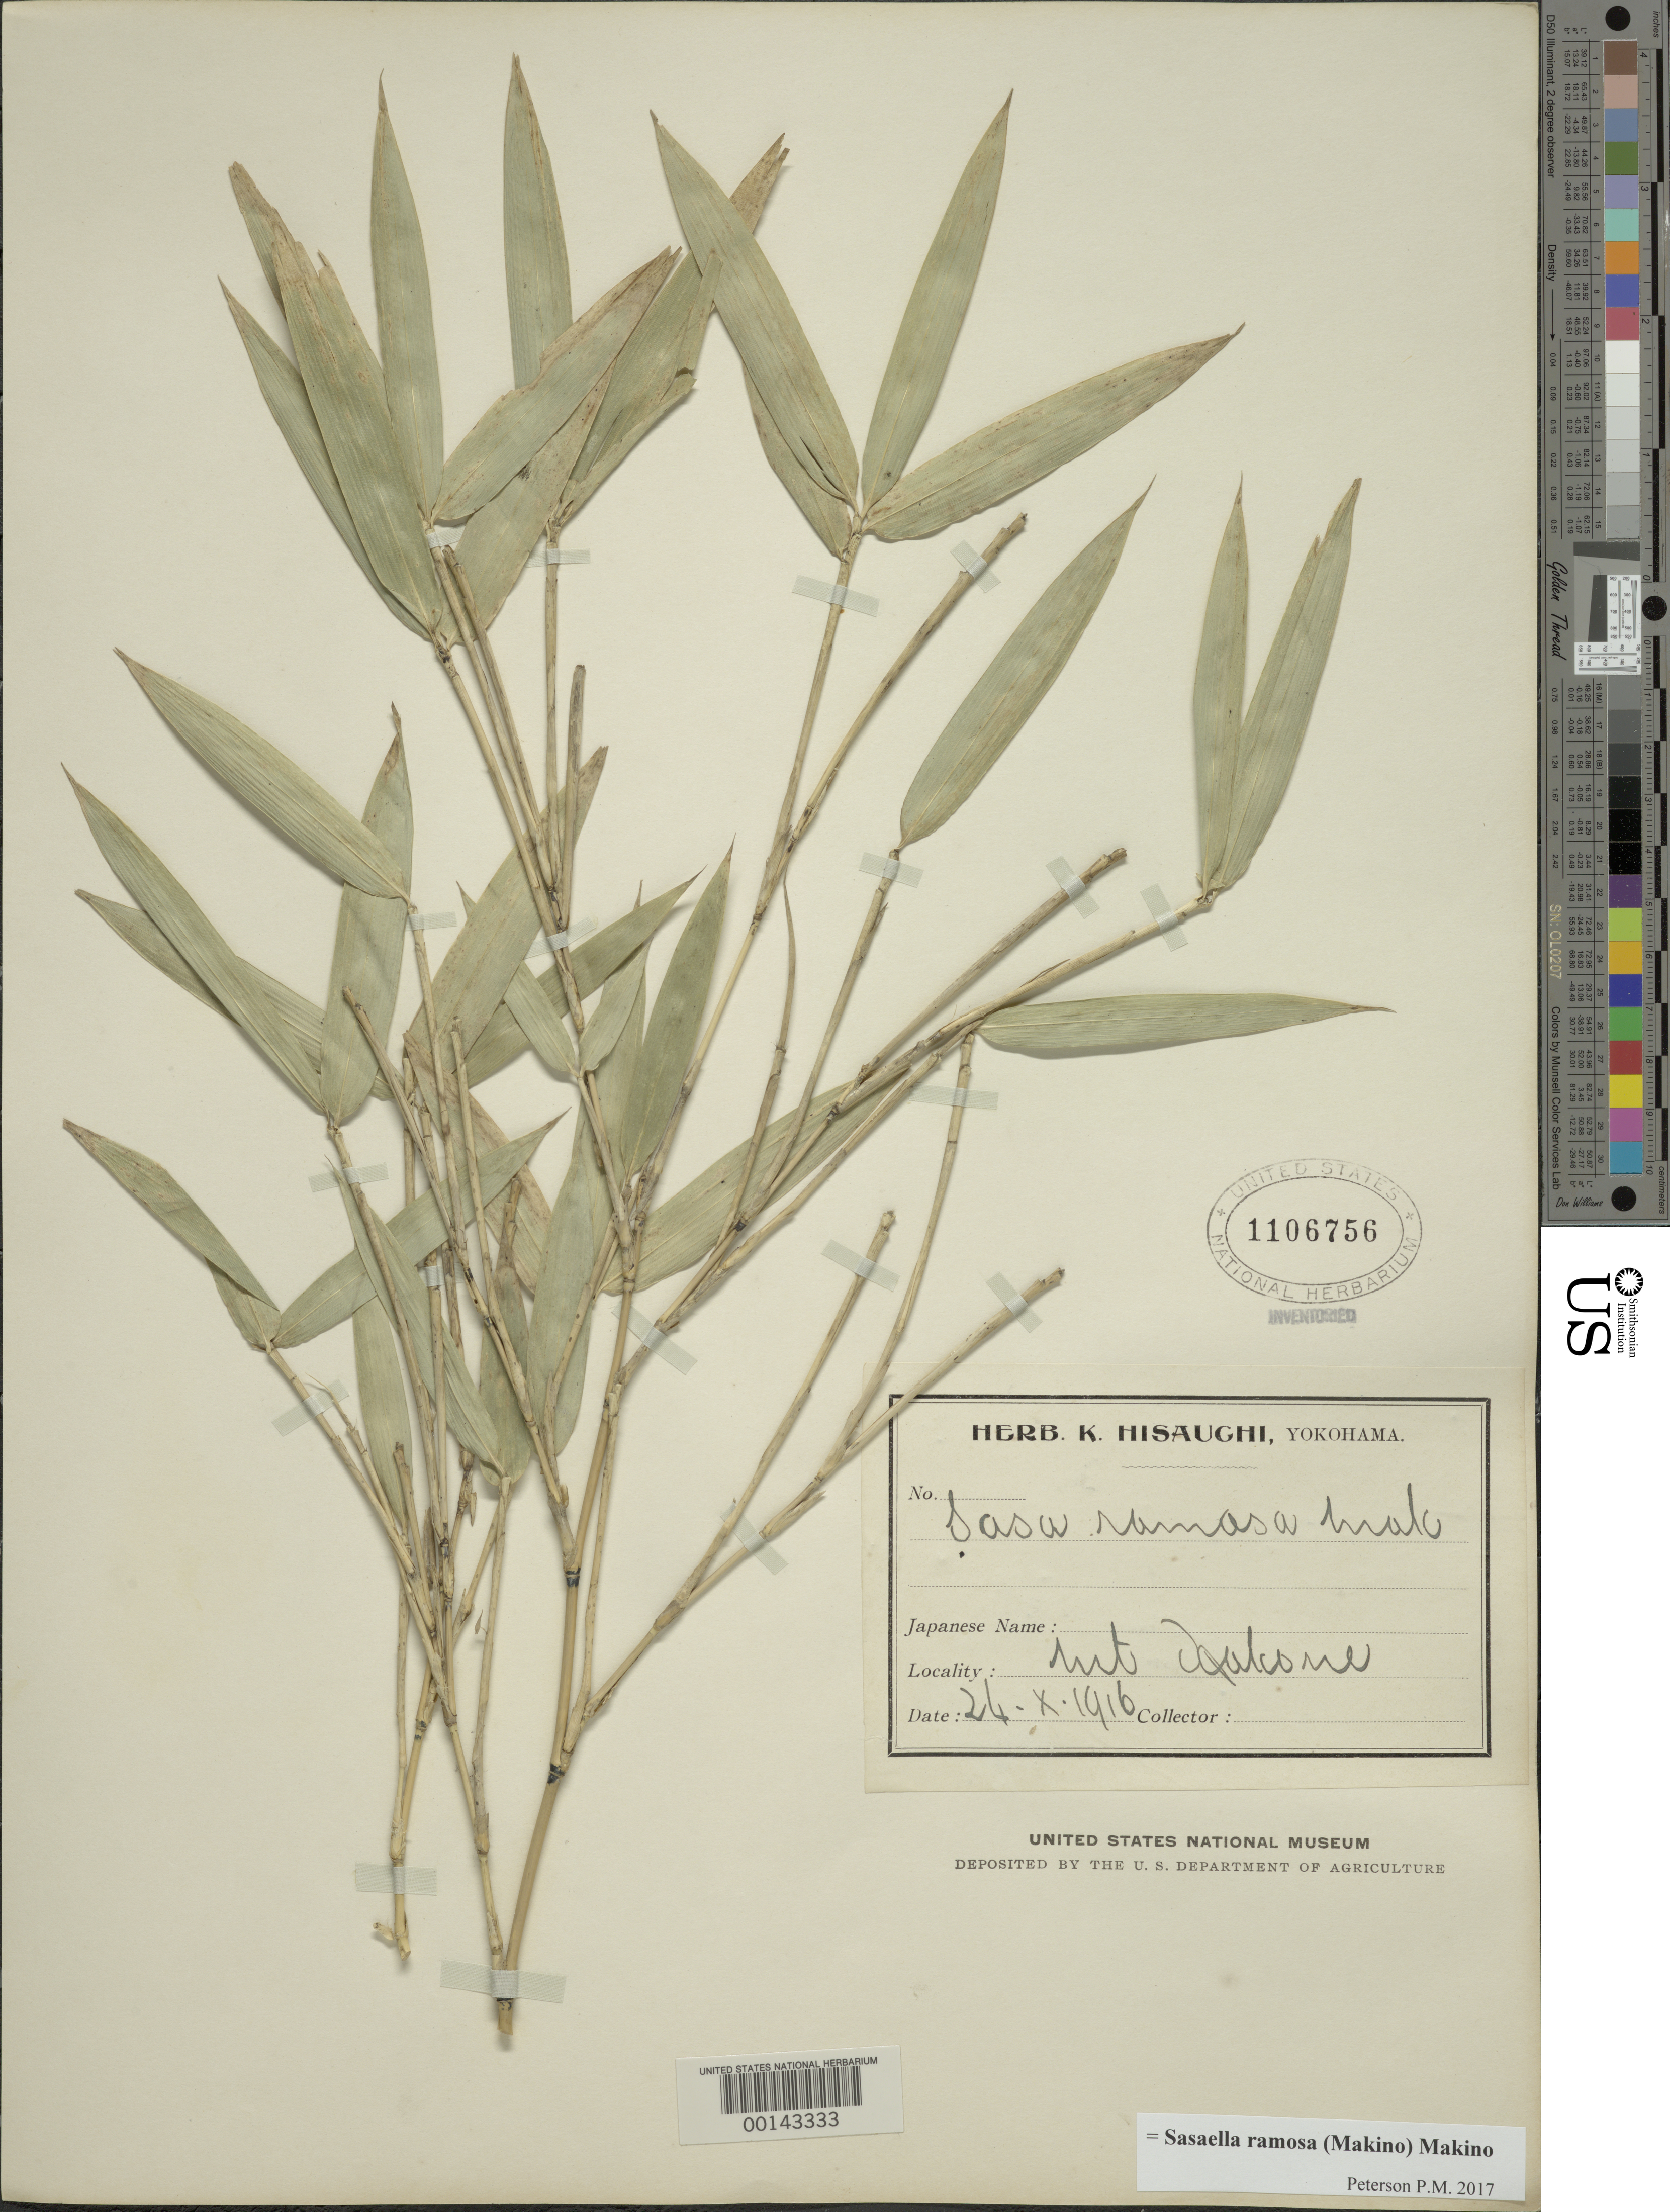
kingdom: Plantae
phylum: Tracheophyta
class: Liliopsida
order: Poales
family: Poaceae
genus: Sasaella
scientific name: Sasaella ramosa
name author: (Makino) Makino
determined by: Poaceae Reorganization Project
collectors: K. Hisauchi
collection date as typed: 24 Oct 1916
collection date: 1916-10-24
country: Japan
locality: Mt. kakone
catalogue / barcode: US 1106756